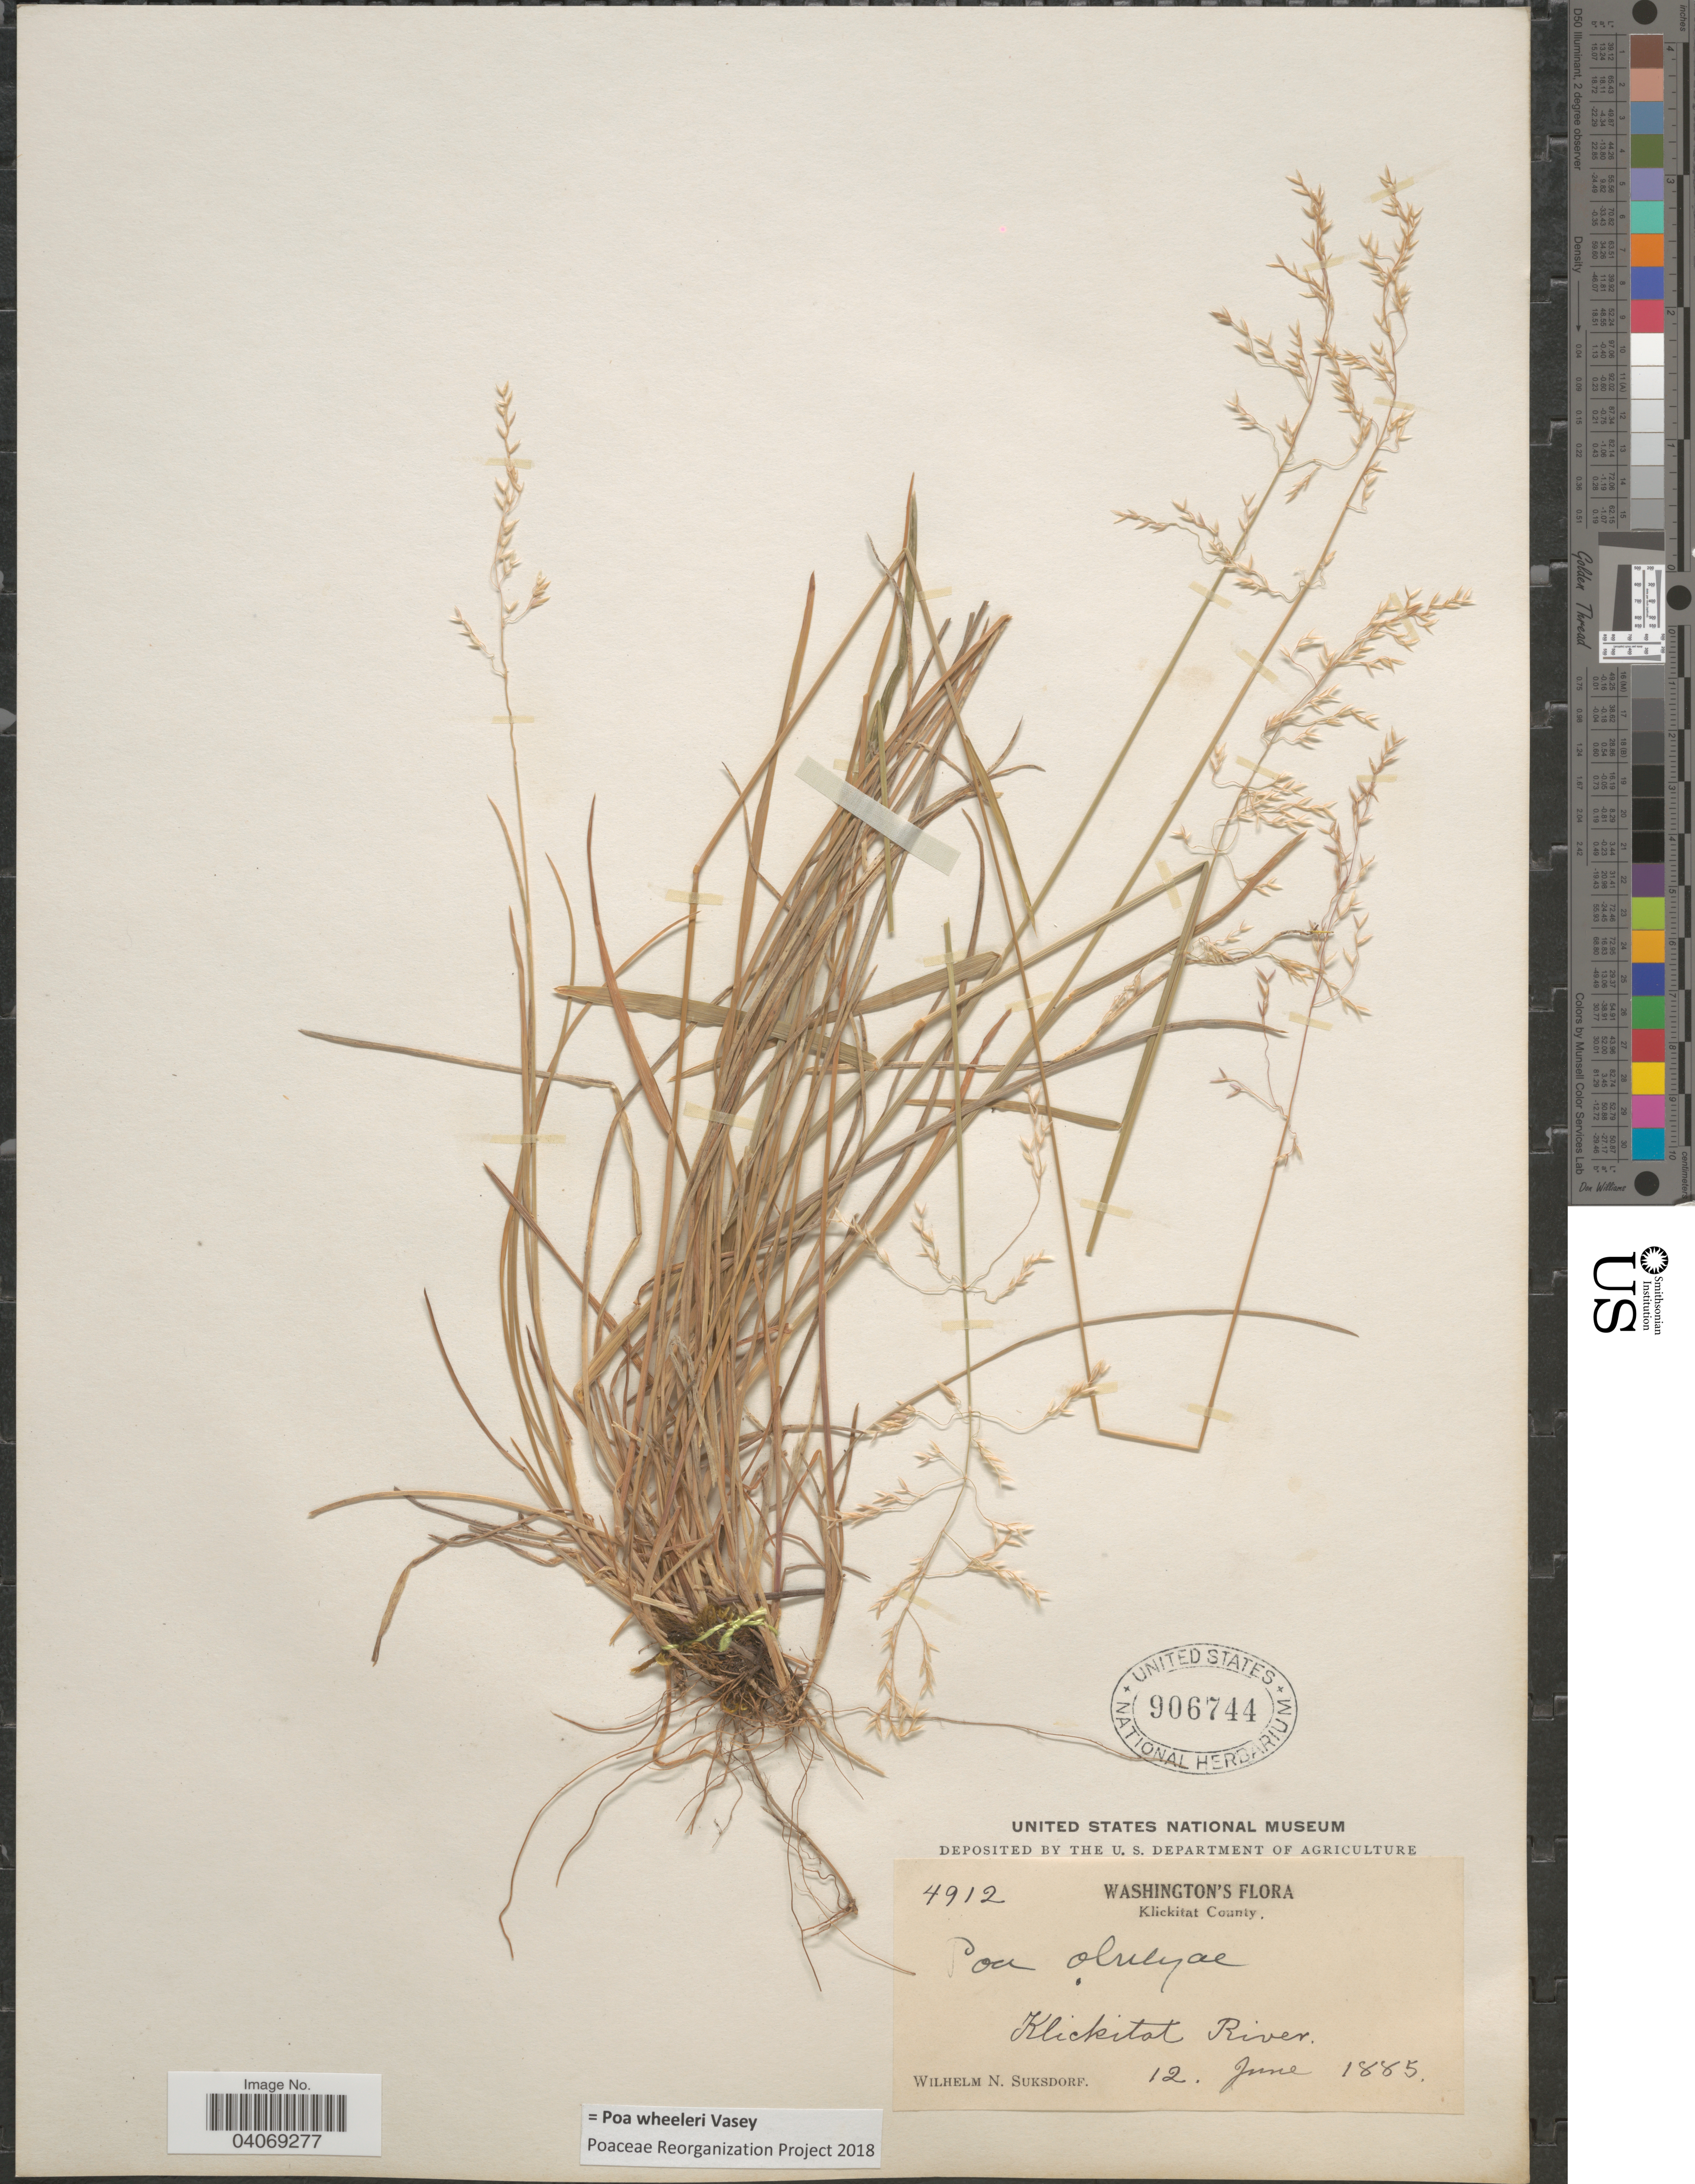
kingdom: Plantae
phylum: Tracheophyta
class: Liliopsida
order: Poales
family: Poaceae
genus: Poa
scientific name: Poa wheeleri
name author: Vasey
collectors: W. N. Suksdorf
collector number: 4912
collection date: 1885-06-12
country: United States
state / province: Washington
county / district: Klickitat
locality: Klickitat County, Klickitat River.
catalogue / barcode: US 906744